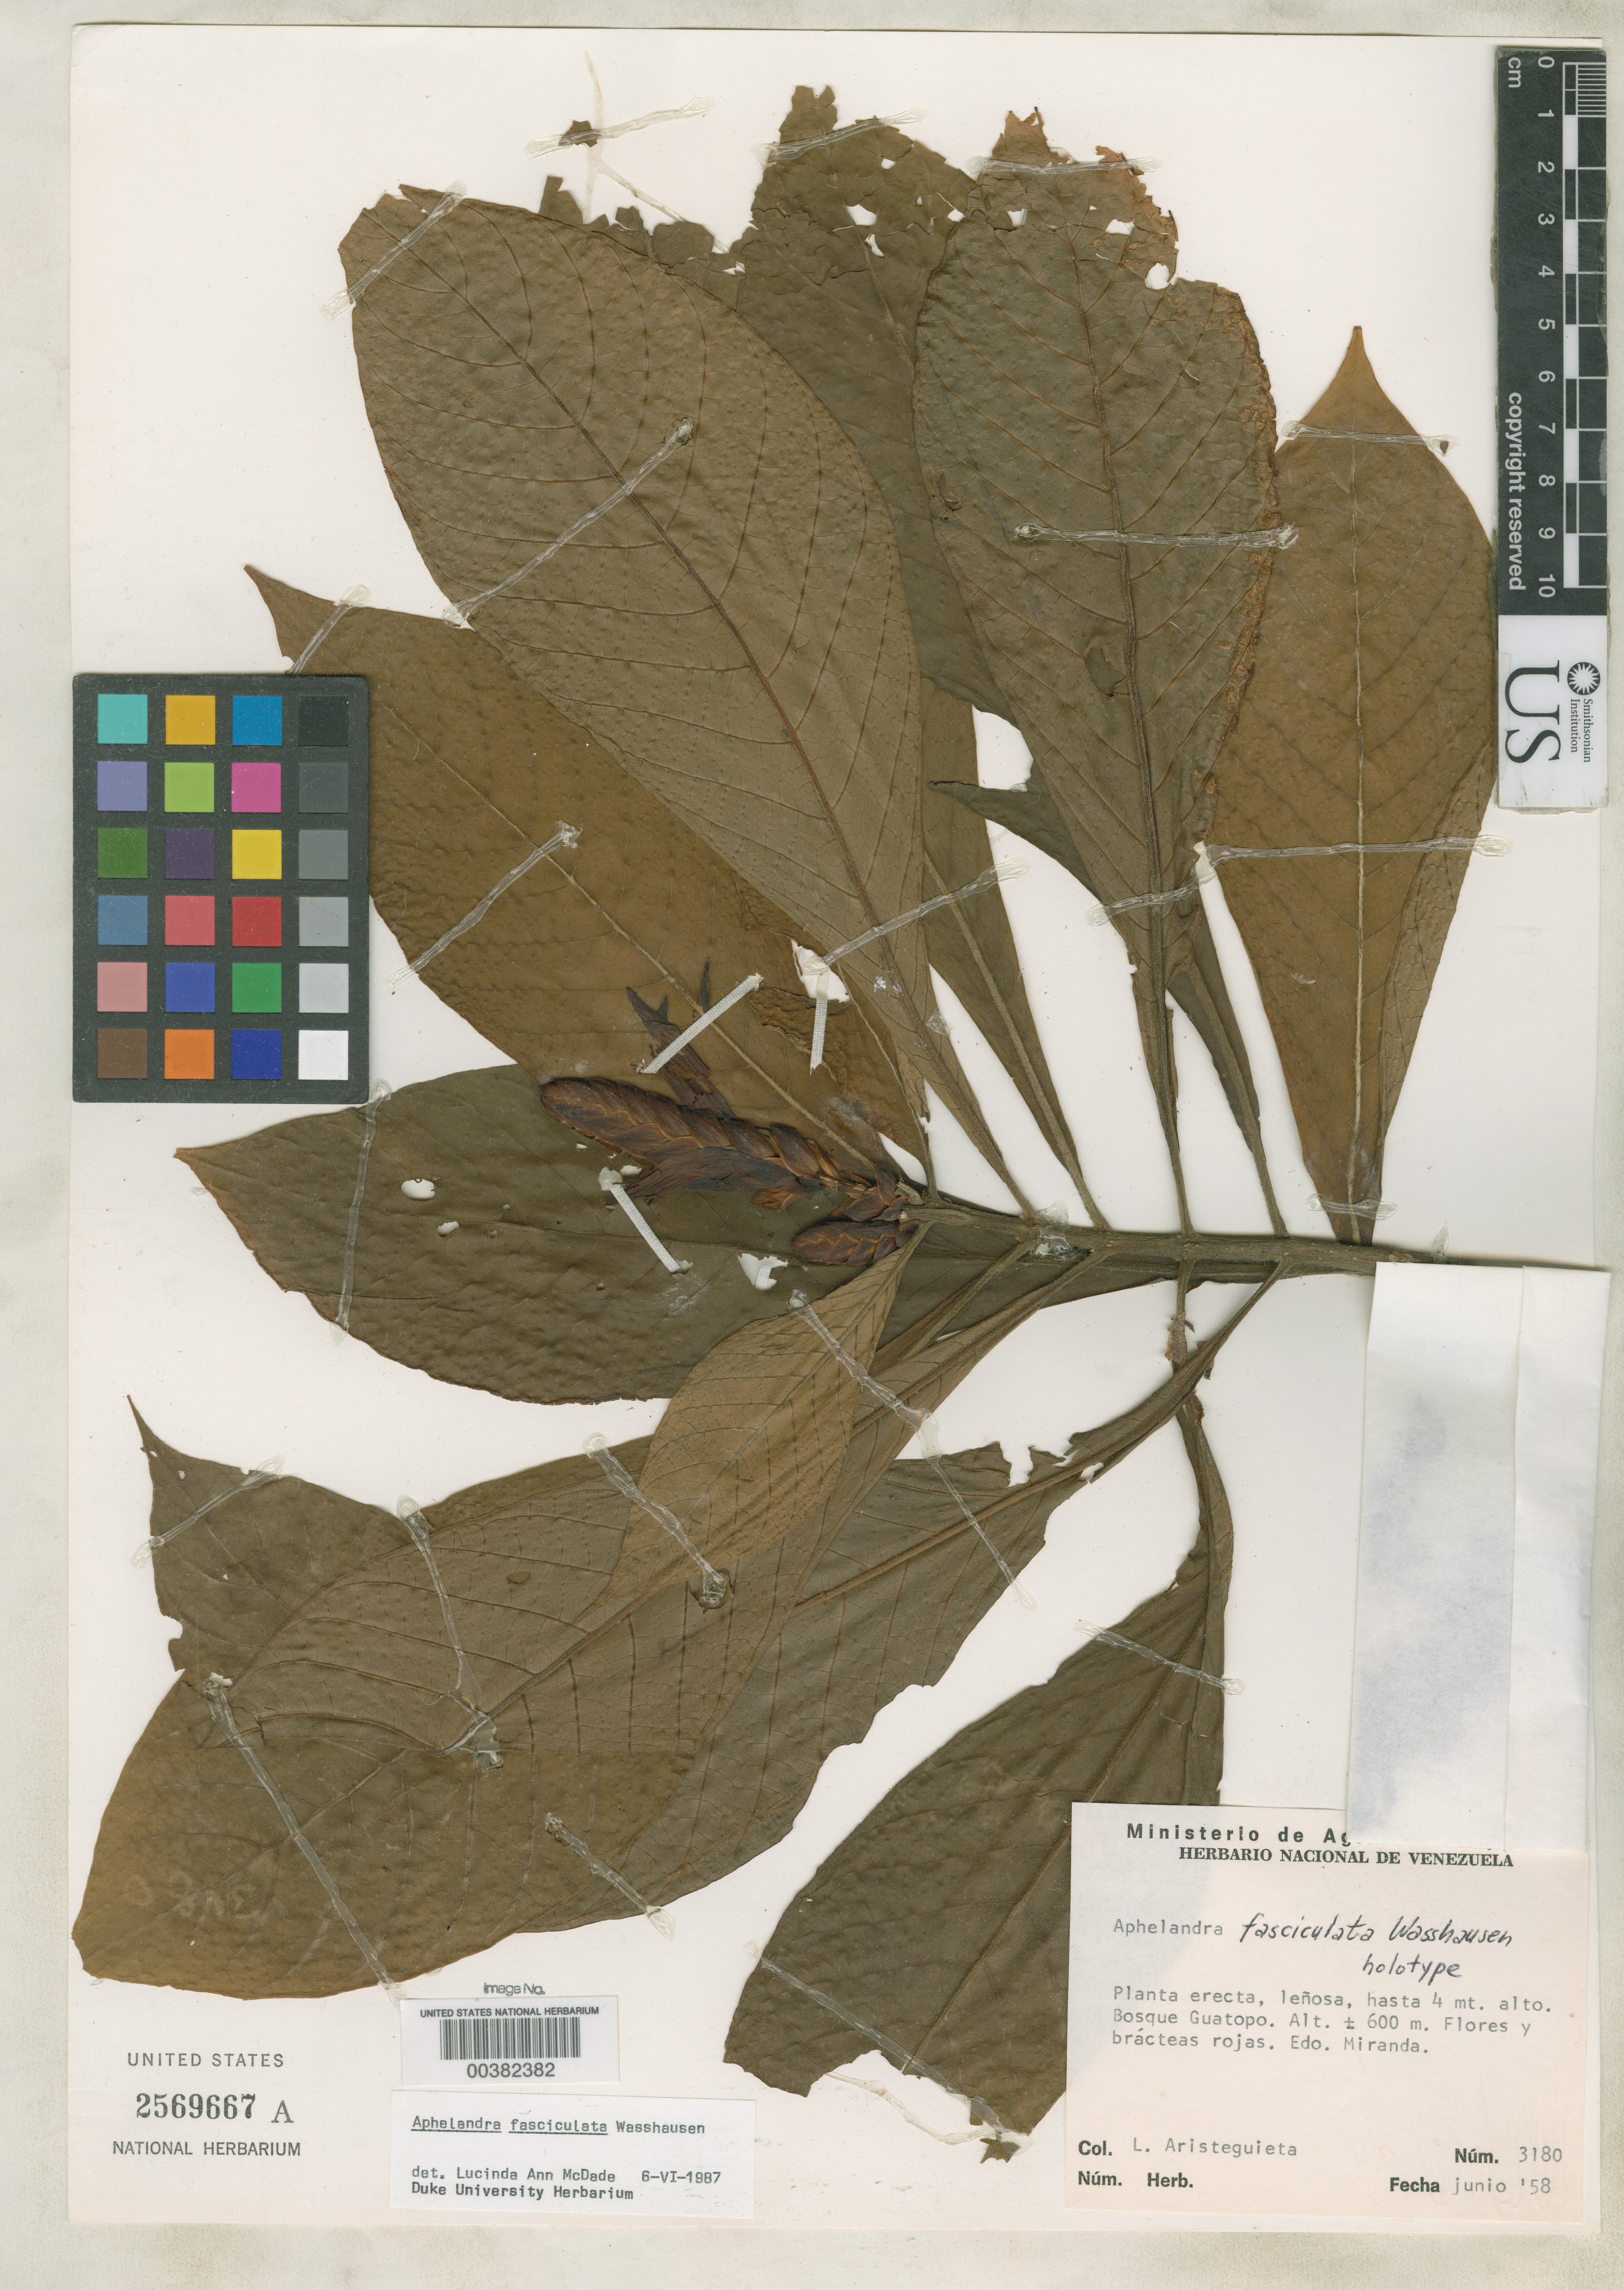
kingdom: Plantae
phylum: Tracheophyta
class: Magnoliopsida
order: Lamiales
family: Acanthaceae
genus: Aphelandra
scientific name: Aphelandra fasciculata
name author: Wassh.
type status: Holotype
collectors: L. Aristeguieta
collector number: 3180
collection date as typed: Jun 1958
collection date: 1958-06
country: Venezuela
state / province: Miranda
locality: Bosque Guatopo.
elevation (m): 600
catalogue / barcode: US 2569667A